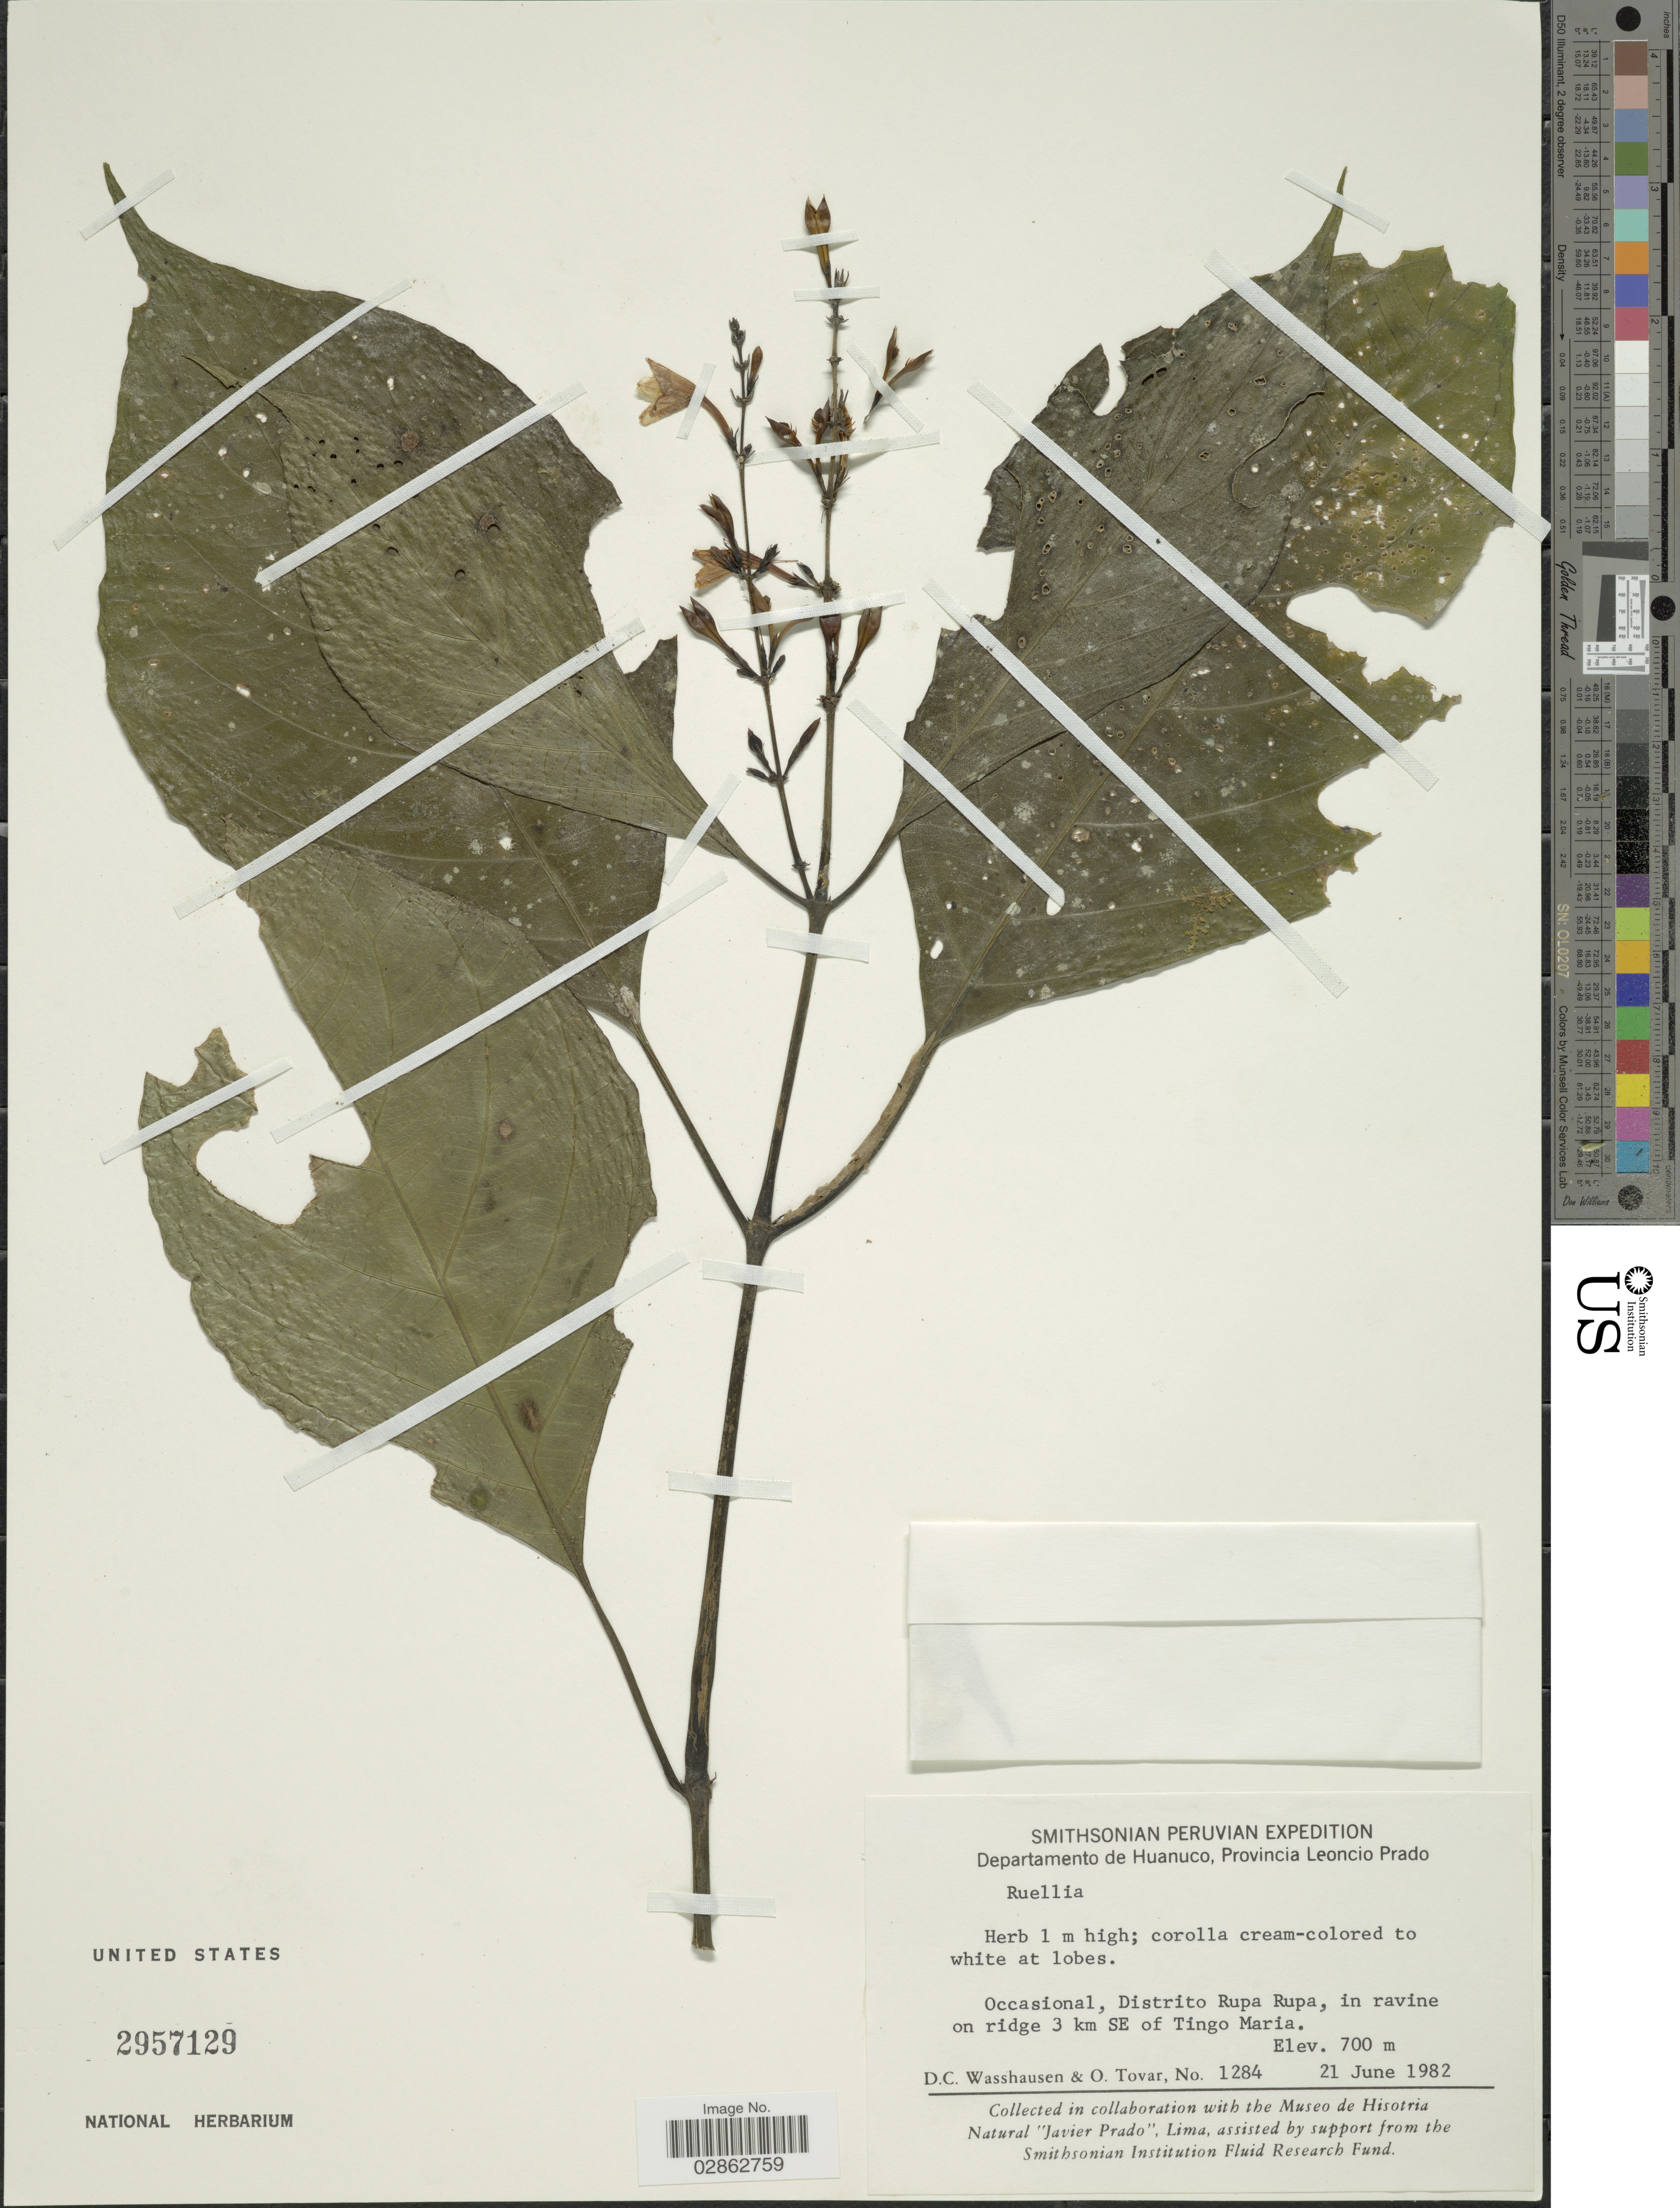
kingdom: Plantae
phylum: Tracheophyta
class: Magnoliopsida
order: Lamiales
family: Acanthaceae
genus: Ruellia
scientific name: Ruellia sp.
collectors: D. C. Wasshausen & Ó. Tovar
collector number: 1284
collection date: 1982-06-21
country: Peru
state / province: Huánuco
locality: Departamento de Huanuco, Provincia Leoncio Prado. Distrito Rupa Rupa, in ravine on ridge 3 km SE of Tingo Maria.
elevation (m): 700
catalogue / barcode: US 2957129